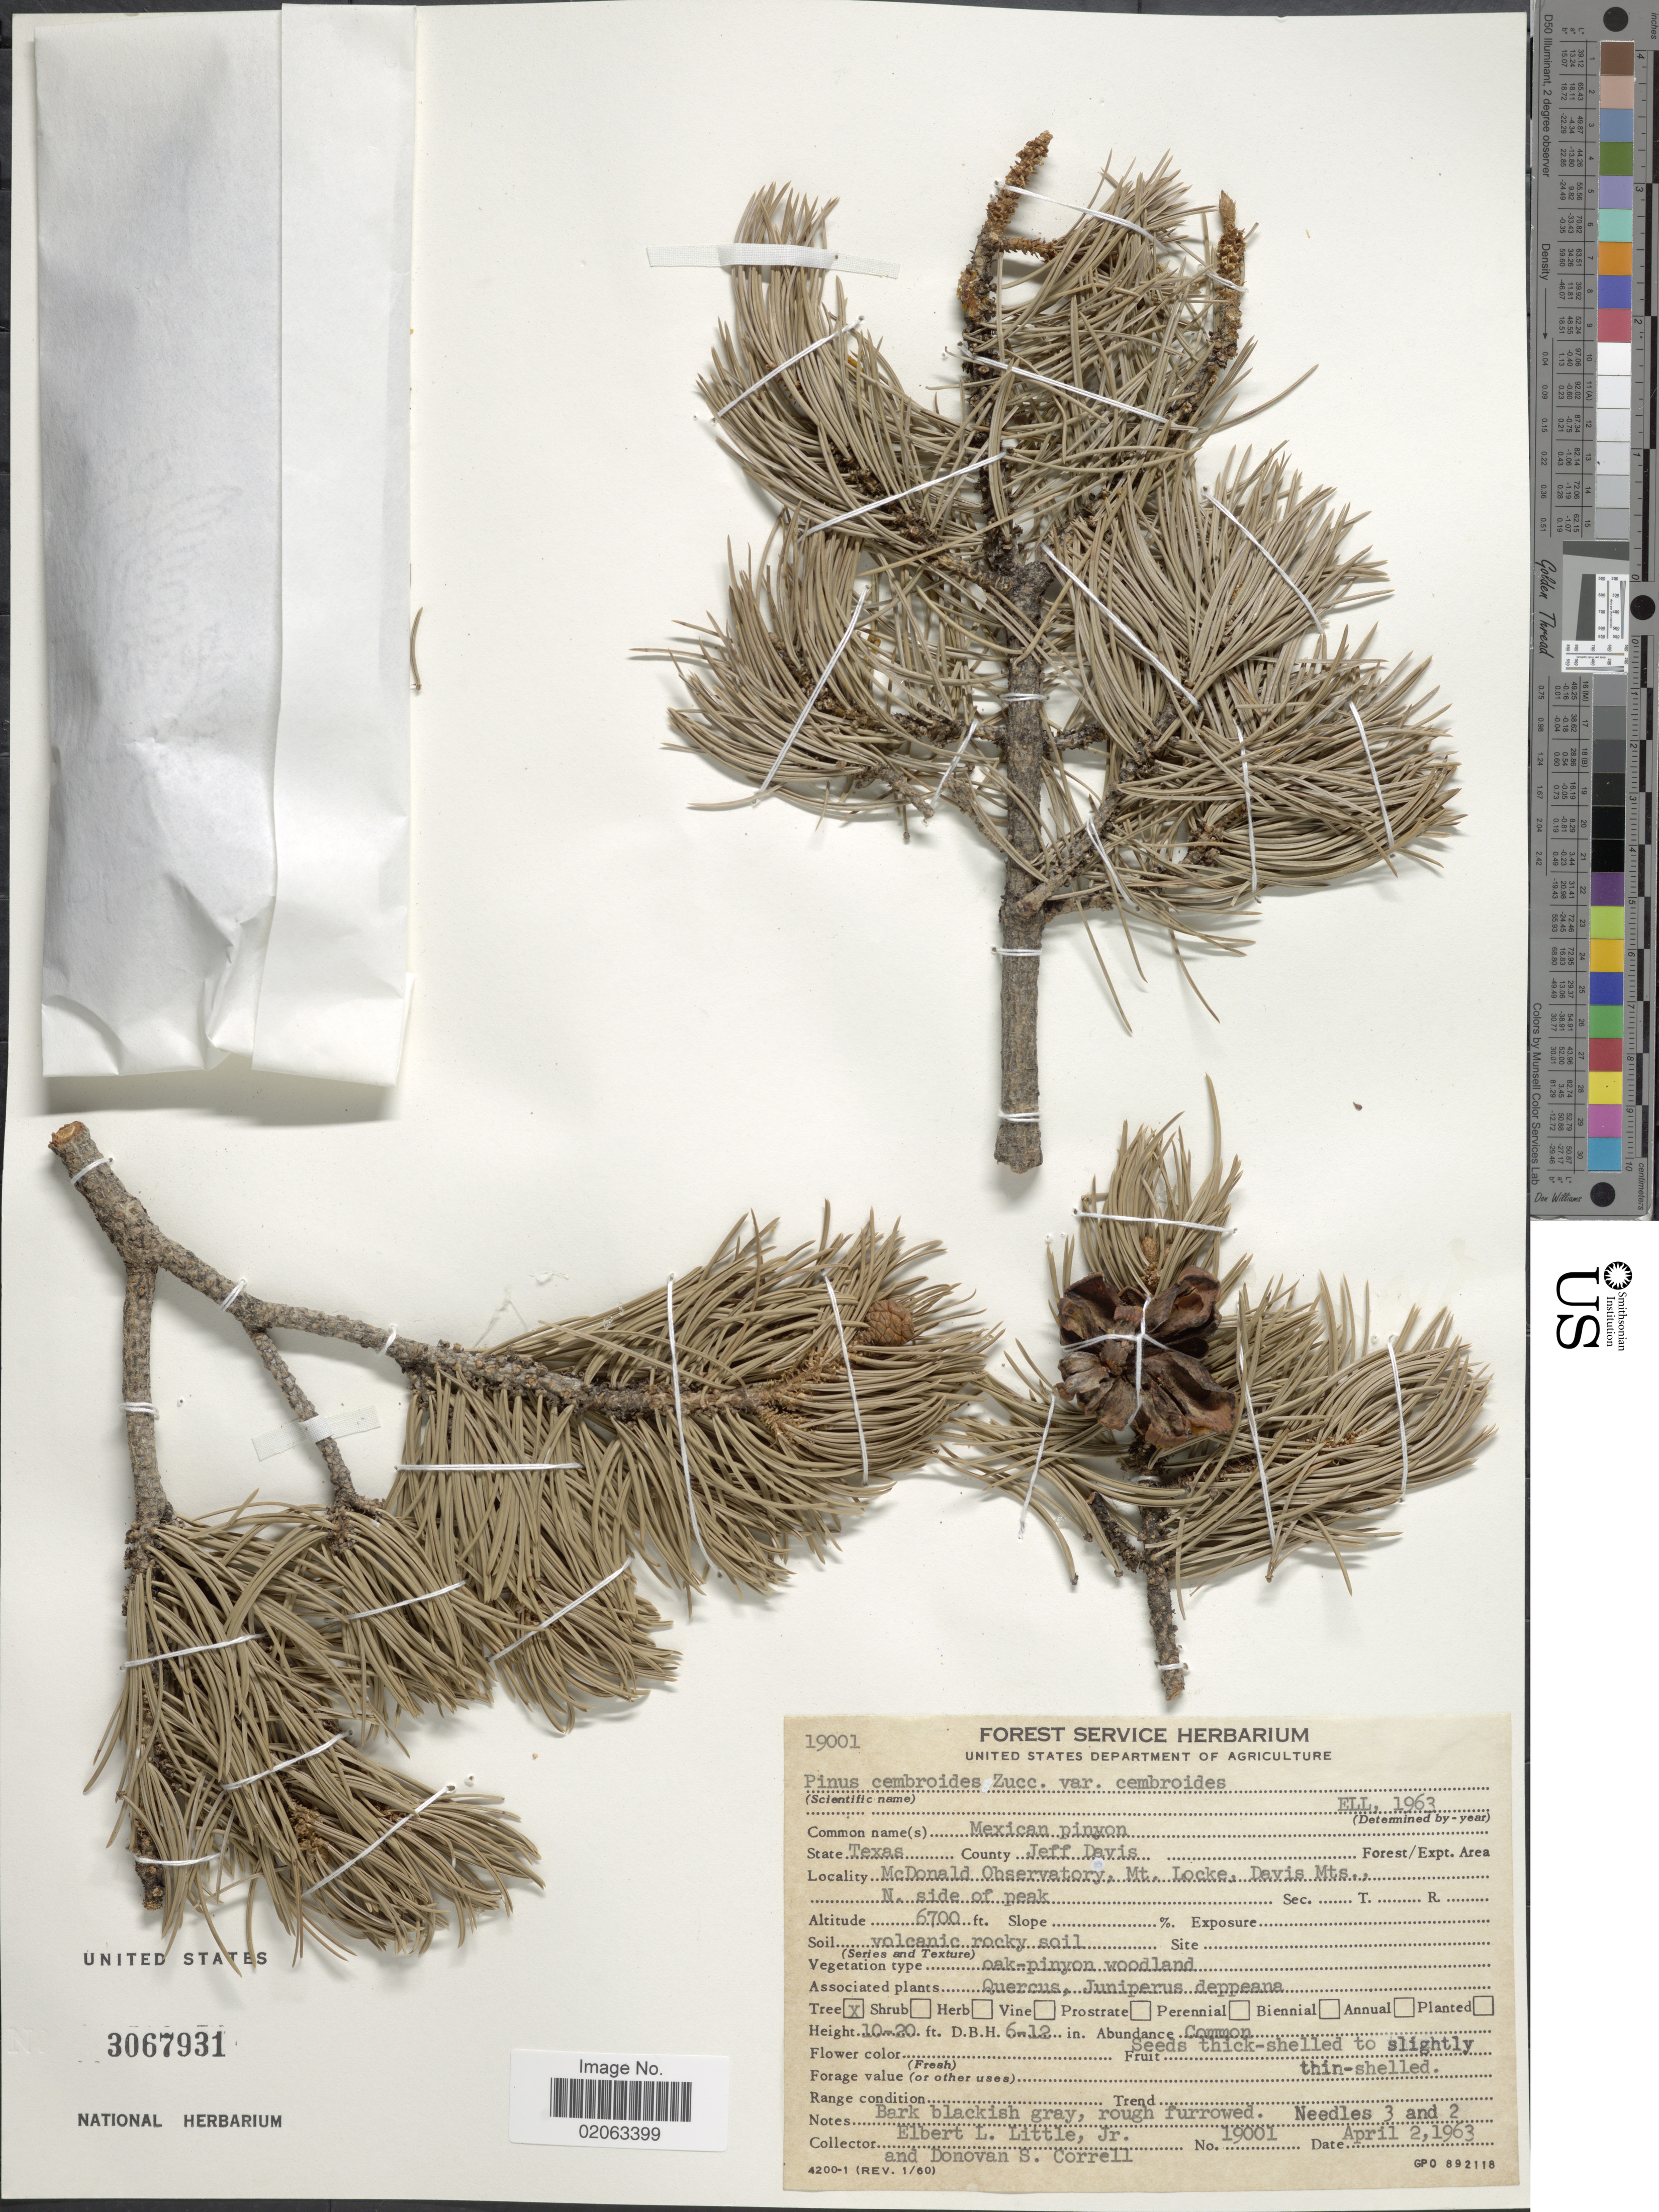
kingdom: Plantae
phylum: Tracheophyta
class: Pinopsida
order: Pinales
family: Pinaceae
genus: Pinus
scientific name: Pinus cembroides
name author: Zucc.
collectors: E. L. Little & D. S. Correll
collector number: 19001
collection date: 1963-04-02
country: United States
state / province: Texas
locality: County Jeff Davis, McDonald Observatory, Mt Locke, Davis Mts., N side of peak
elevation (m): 2042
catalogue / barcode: US 3067931